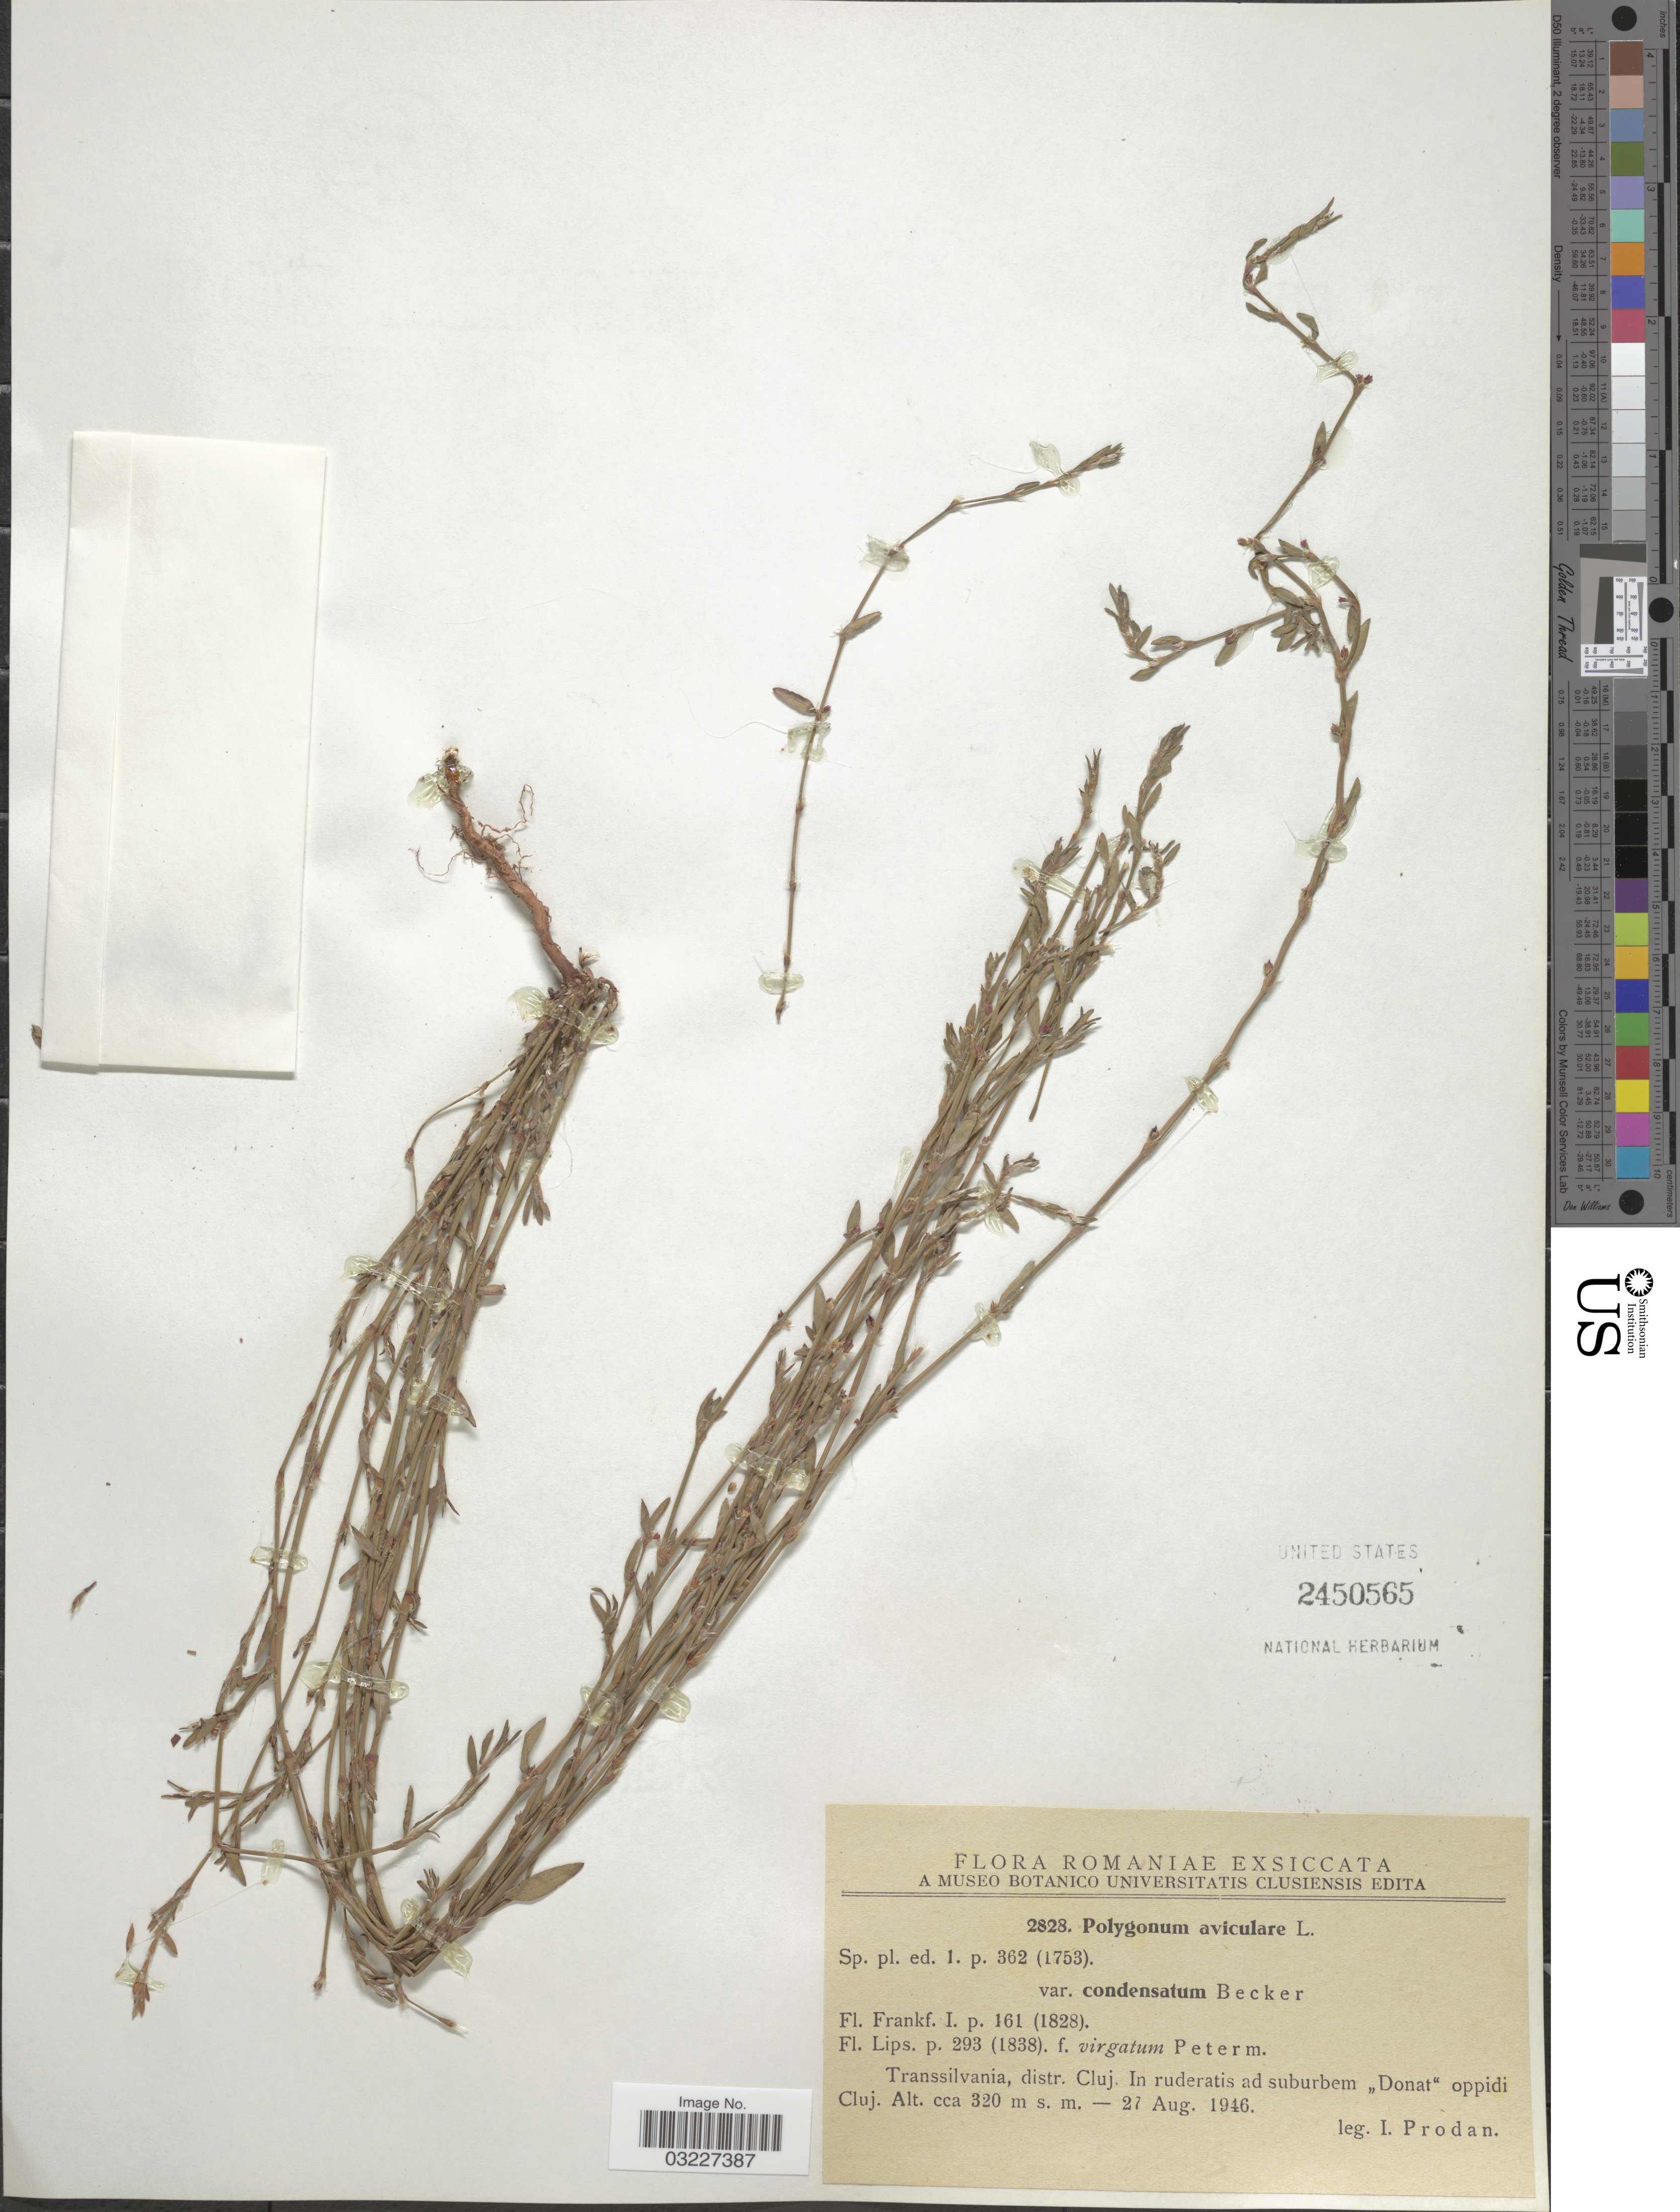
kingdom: Plantae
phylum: Tracheophyta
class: Magnoliopsida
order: Caryophyllales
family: Polygonaceae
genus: Polygonum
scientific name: Polygonum aviculare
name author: L.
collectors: I. Prodán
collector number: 2828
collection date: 1946-08-27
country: Romania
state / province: Cluj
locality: Transsilvania, distr. Cluj. In ruderatis ad suburbem "Donat" oppidi Cluj.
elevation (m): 320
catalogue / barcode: US 2450565